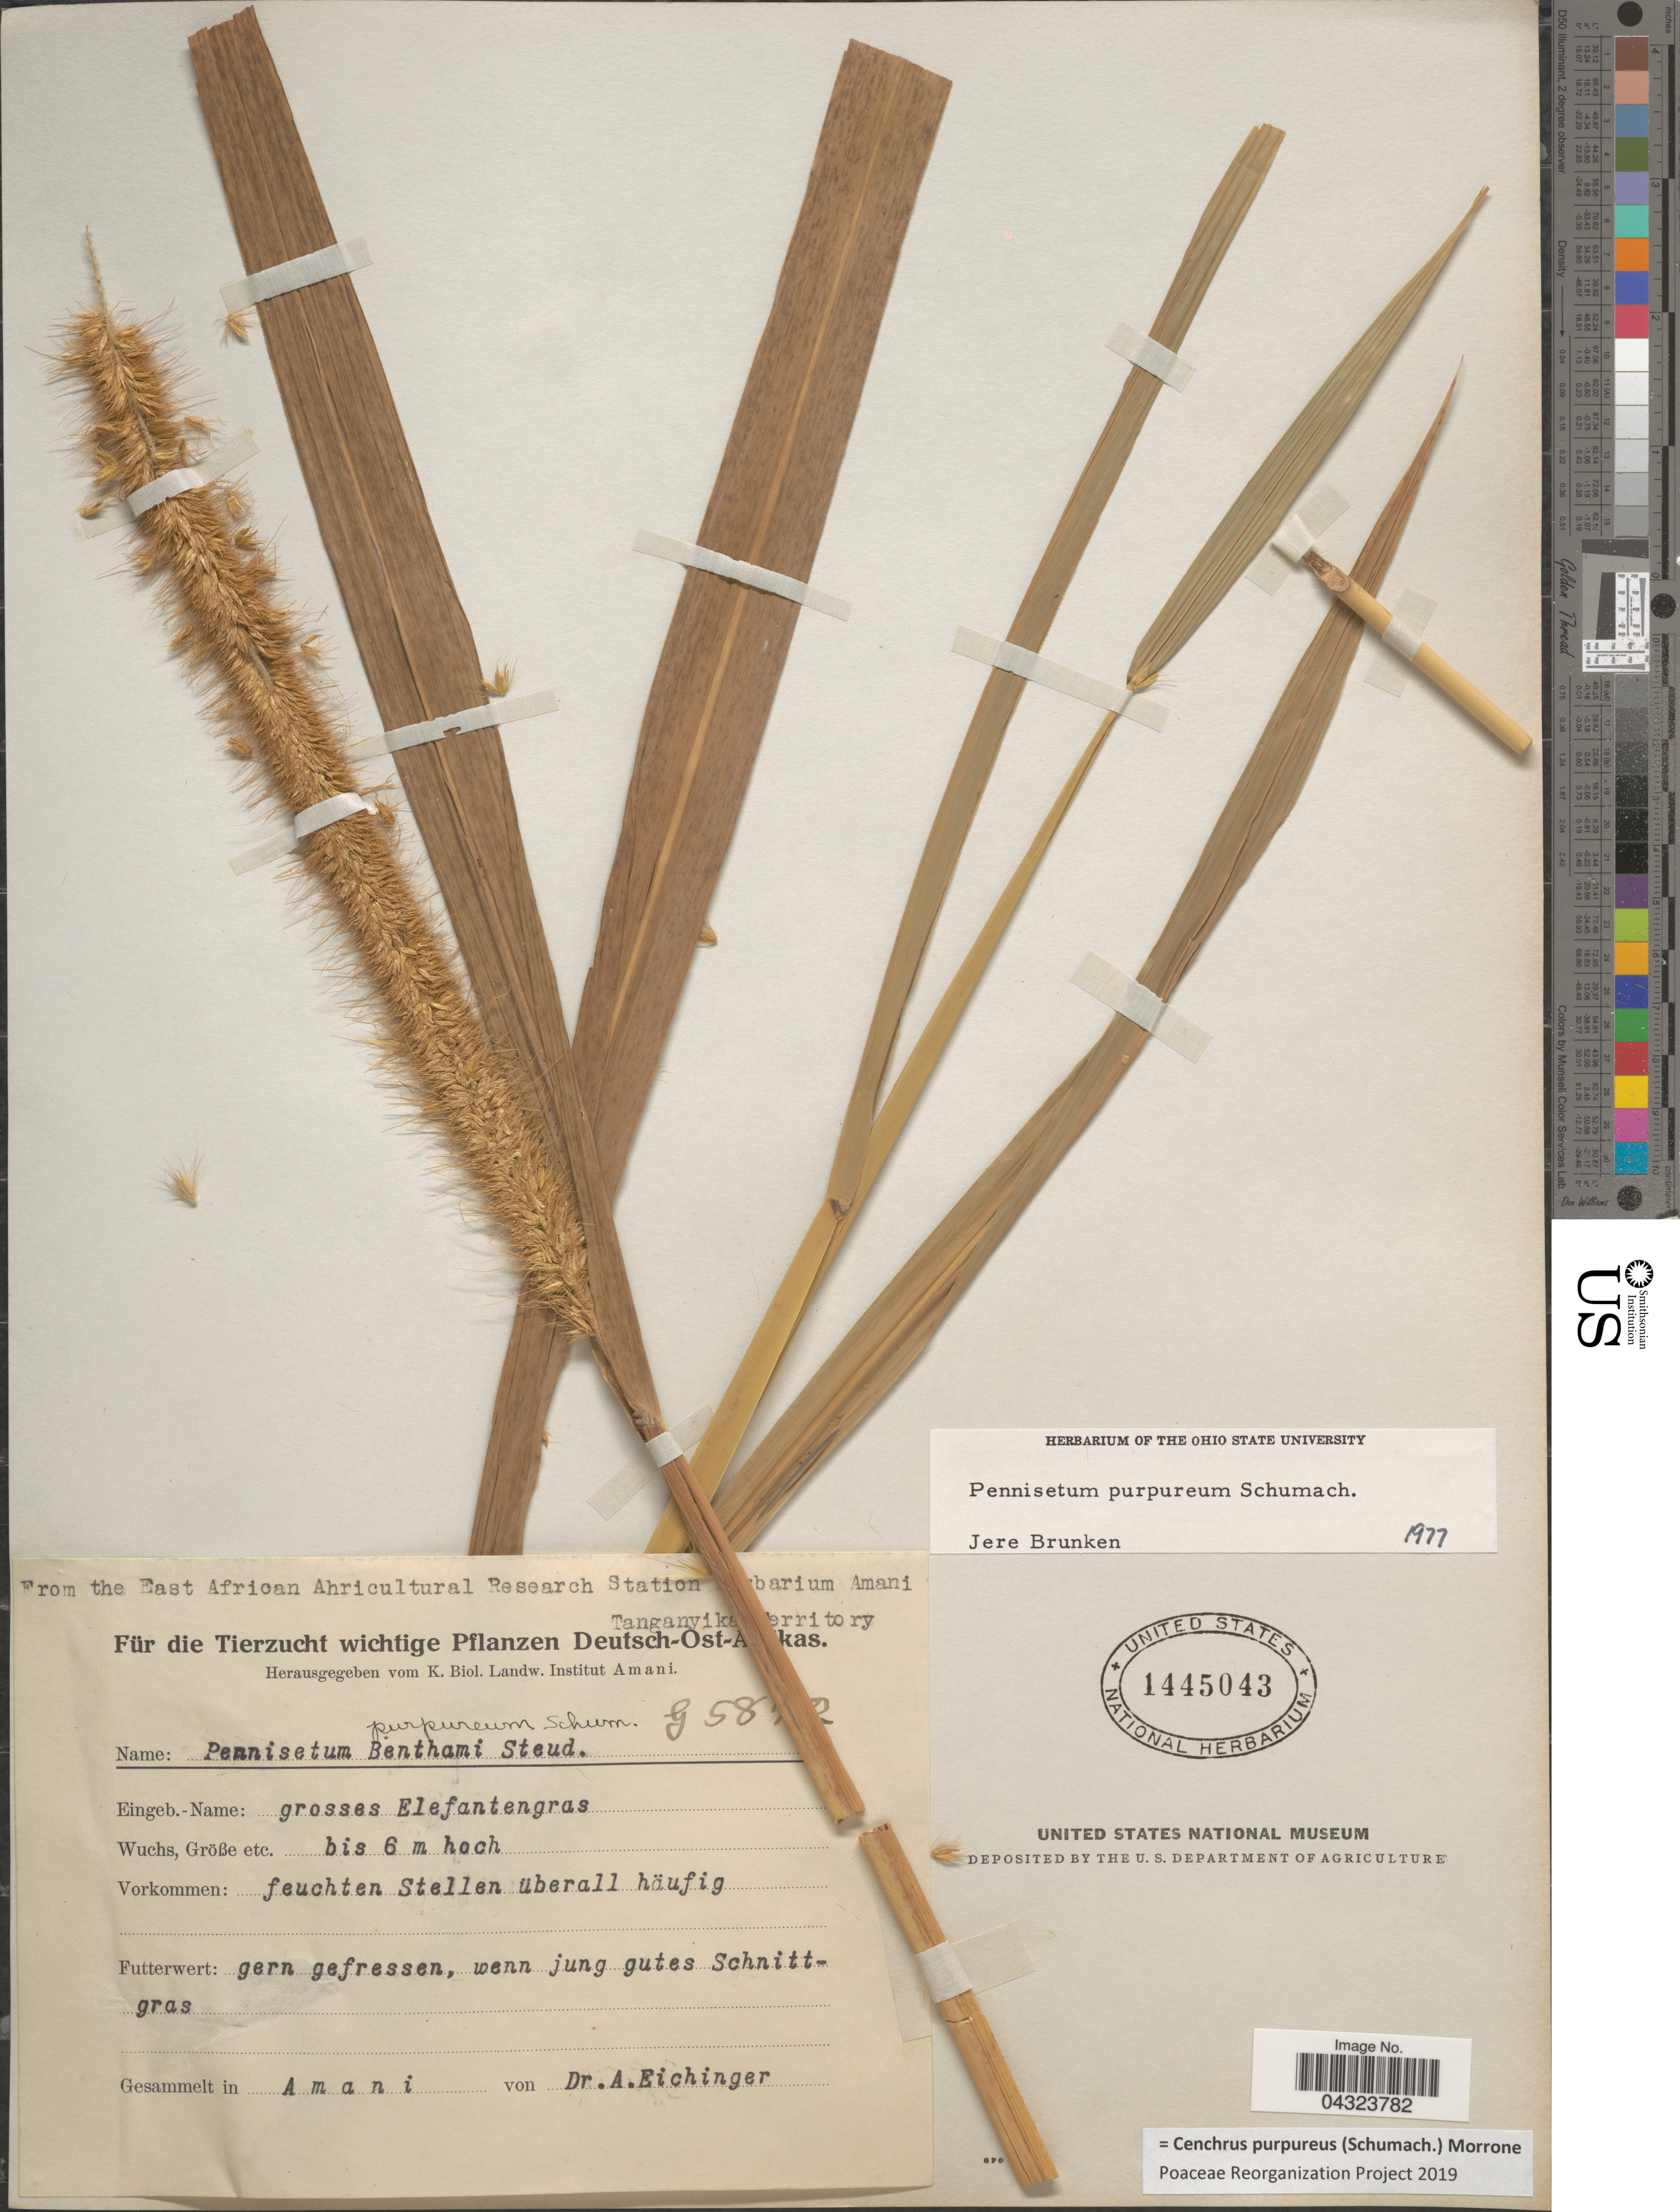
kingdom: Plantae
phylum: Tracheophyta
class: Liliopsida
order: Poales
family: Poaceae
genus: Cenchrus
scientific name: Cenchrus purpureus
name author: (Schumach.) Morrone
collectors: A. Eichinger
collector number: G58!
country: Tanzania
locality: Tanganyika [illegible text]erritory. Amani.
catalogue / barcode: US 1445043